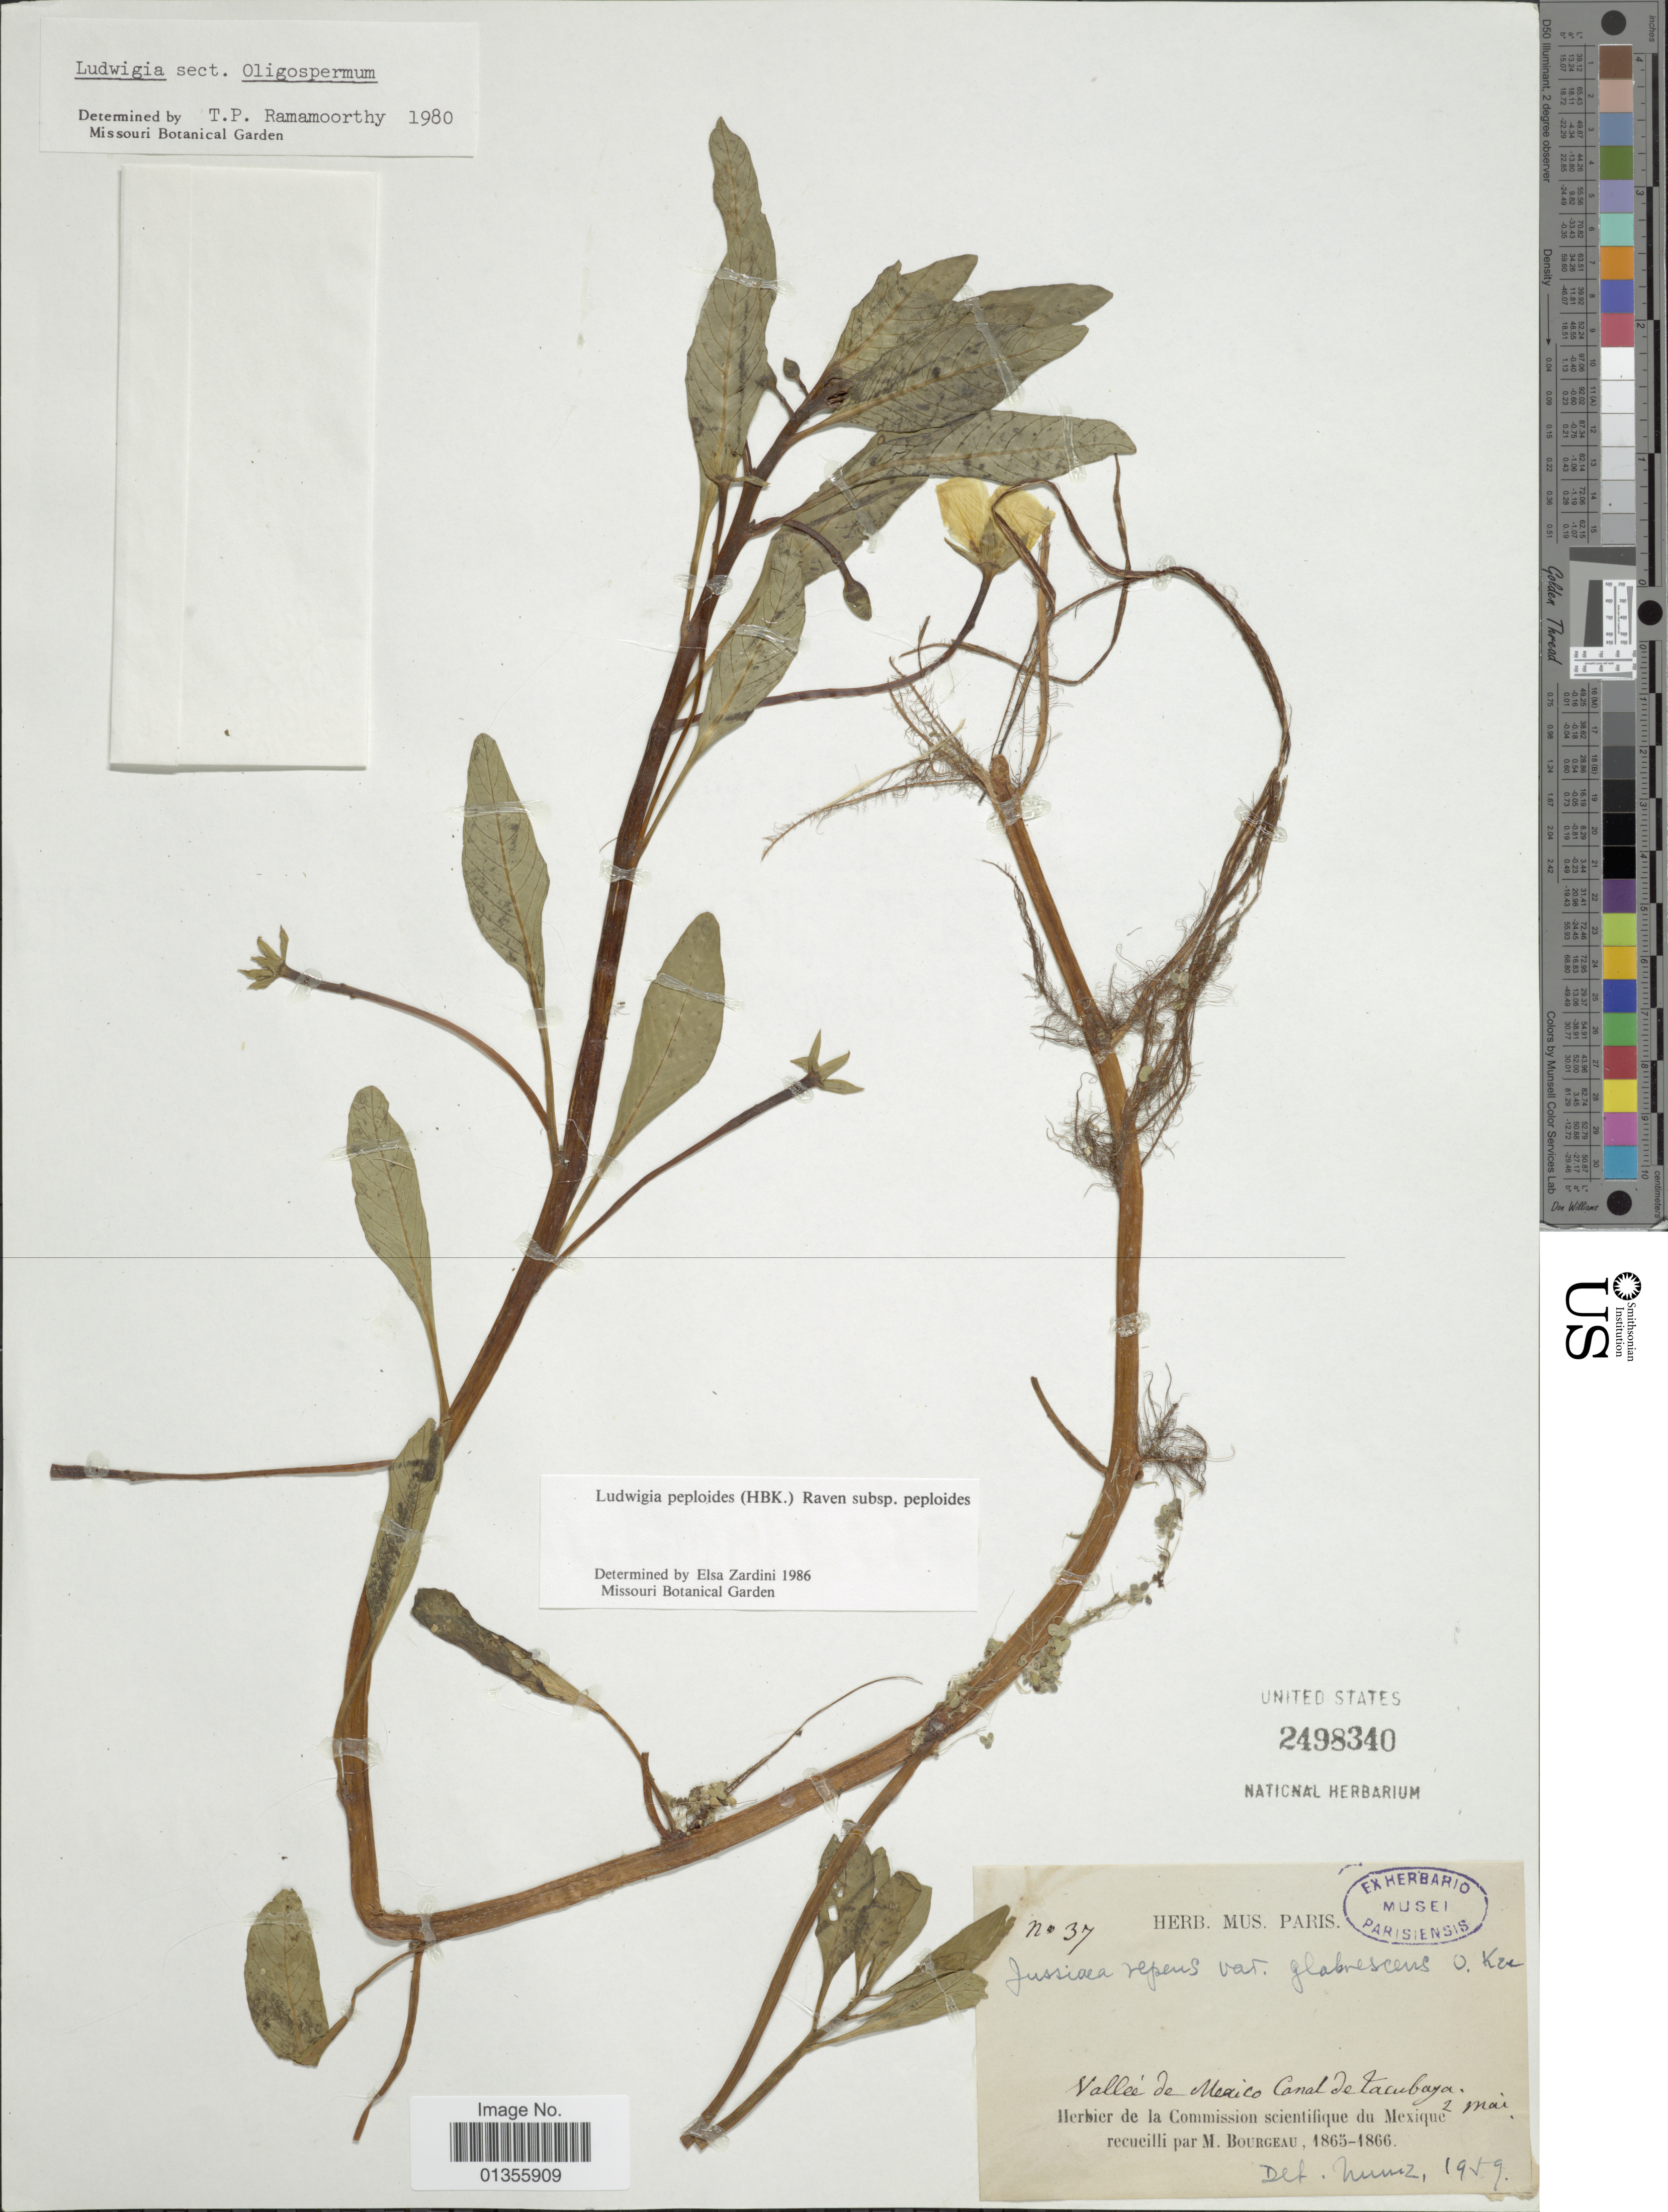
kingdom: Plantae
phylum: Tracheophyta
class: Magnoliopsida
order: Myrtales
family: Onagraceae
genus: Ludwigia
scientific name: Ludwigia peploides subsp. peploides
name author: (Kunth) P.H. Raven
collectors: M. Bourgeau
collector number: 37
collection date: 1865-05-02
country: Mexico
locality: Vallée de Mexico, Canal de Tacubaya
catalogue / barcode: US 2498340